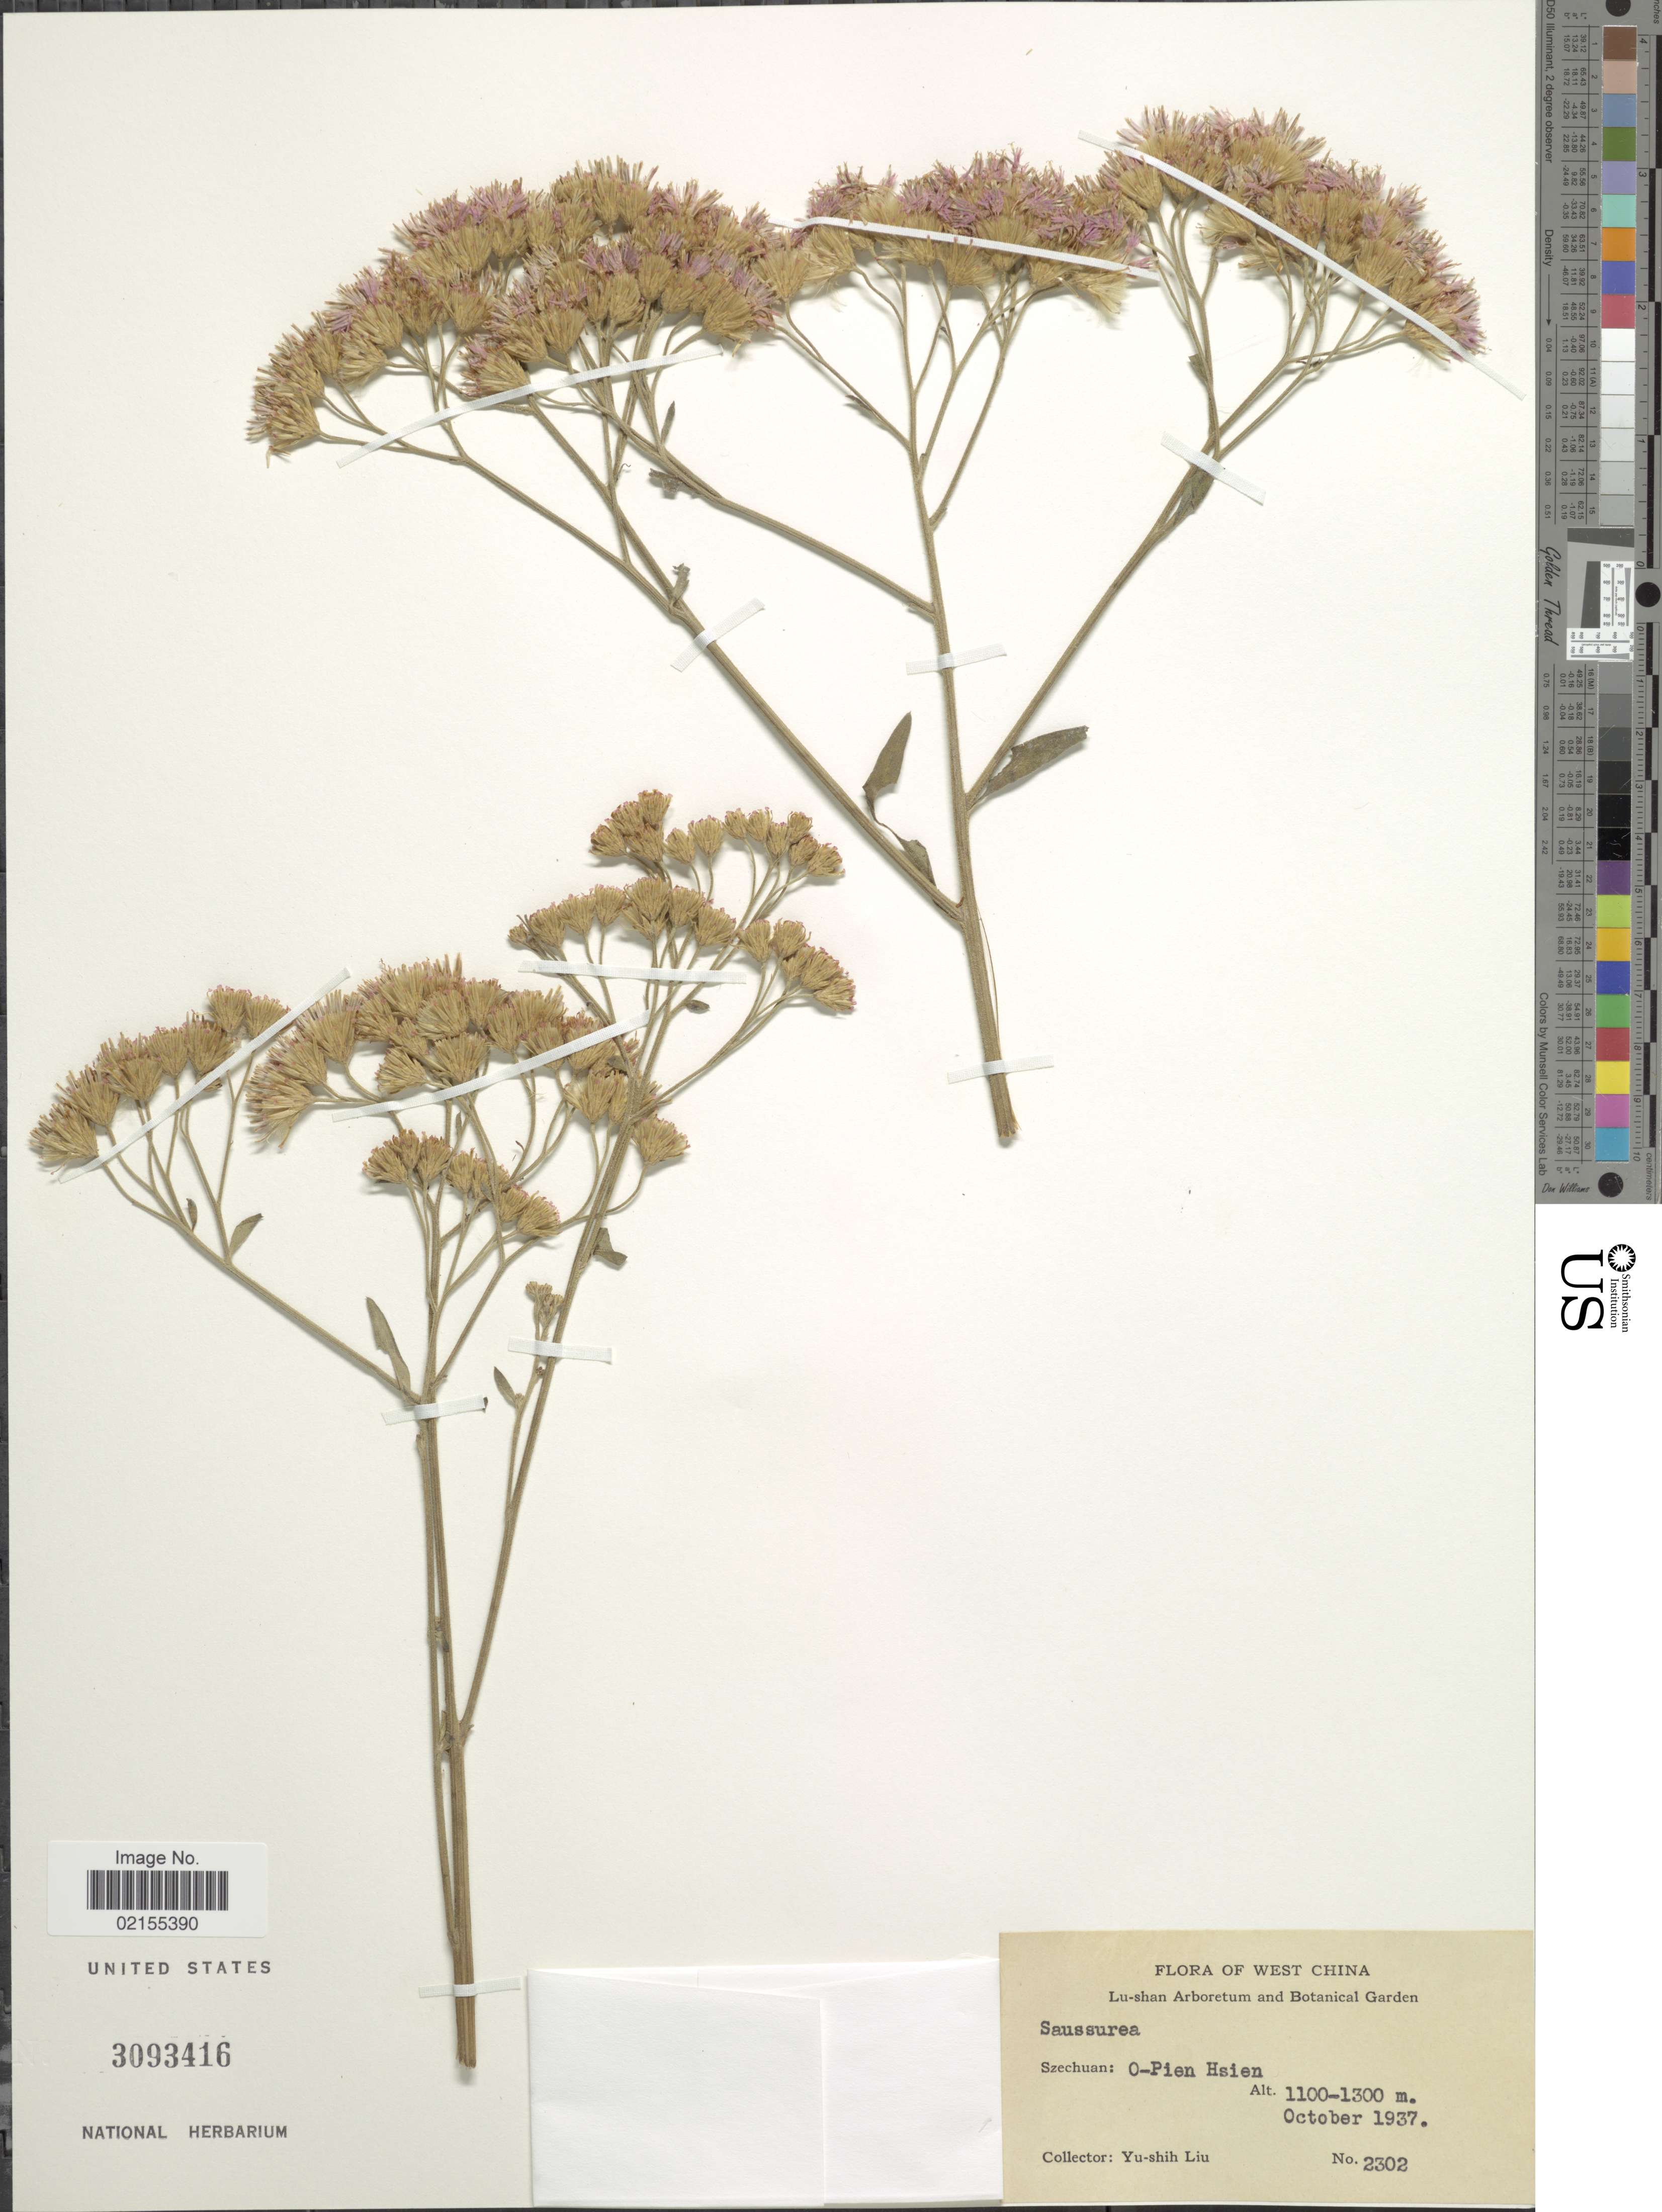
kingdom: Plantae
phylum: Tracheophyta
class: Magnoliopsida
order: Asterales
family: Asteraceae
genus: Saussurea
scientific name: Saussurea japonica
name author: (Thunb.) DC.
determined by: Chen, Yousheng S.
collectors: Y.-S. Liu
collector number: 2302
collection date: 1937-10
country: China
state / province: Sichuan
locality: Szechuan, O-Pien Hsien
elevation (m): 1100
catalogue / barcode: US 3093416